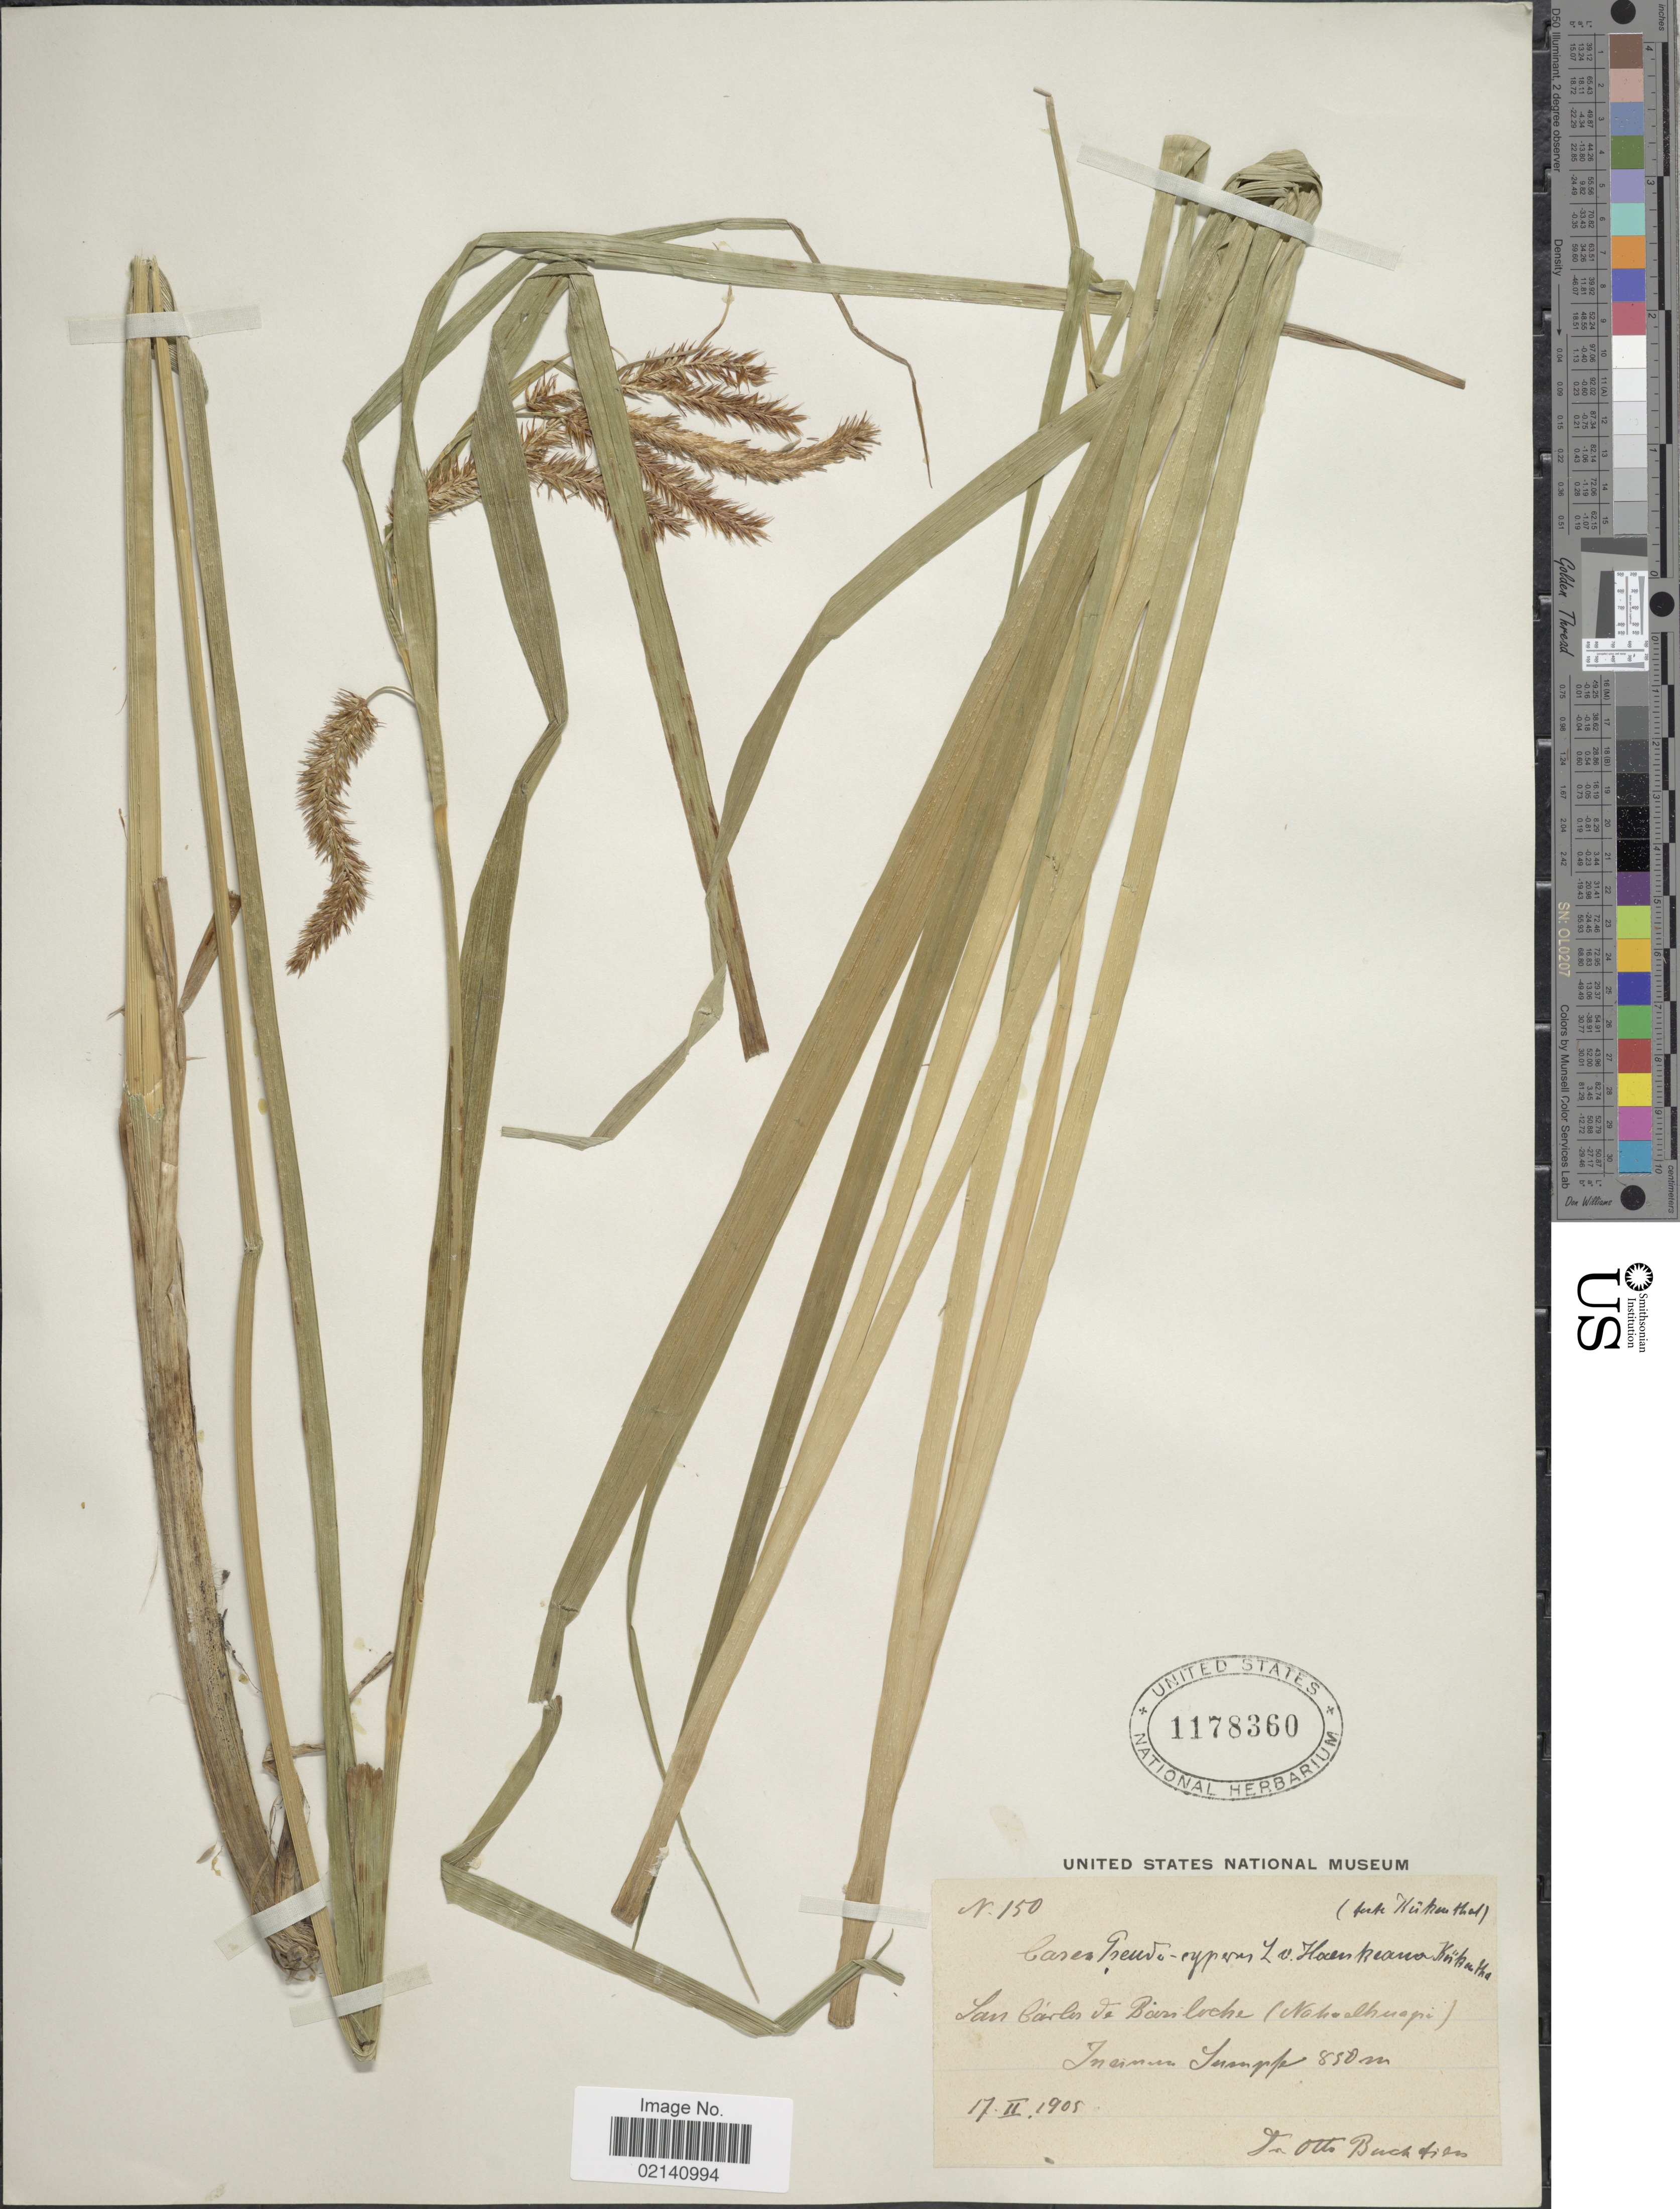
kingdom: Plantae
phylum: Tracheophyta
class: Liliopsida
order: Poales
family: Cyperaceae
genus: Carex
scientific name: Carex excelsa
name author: Poepp. ex Kunth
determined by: Jiménez-Mejías, P.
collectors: O. Buchtien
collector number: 150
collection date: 1905-02-17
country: Argentina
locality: San Carlos de Bariloche (Nohialhuapi) Ineima Suanpan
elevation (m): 850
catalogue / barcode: US 1178360